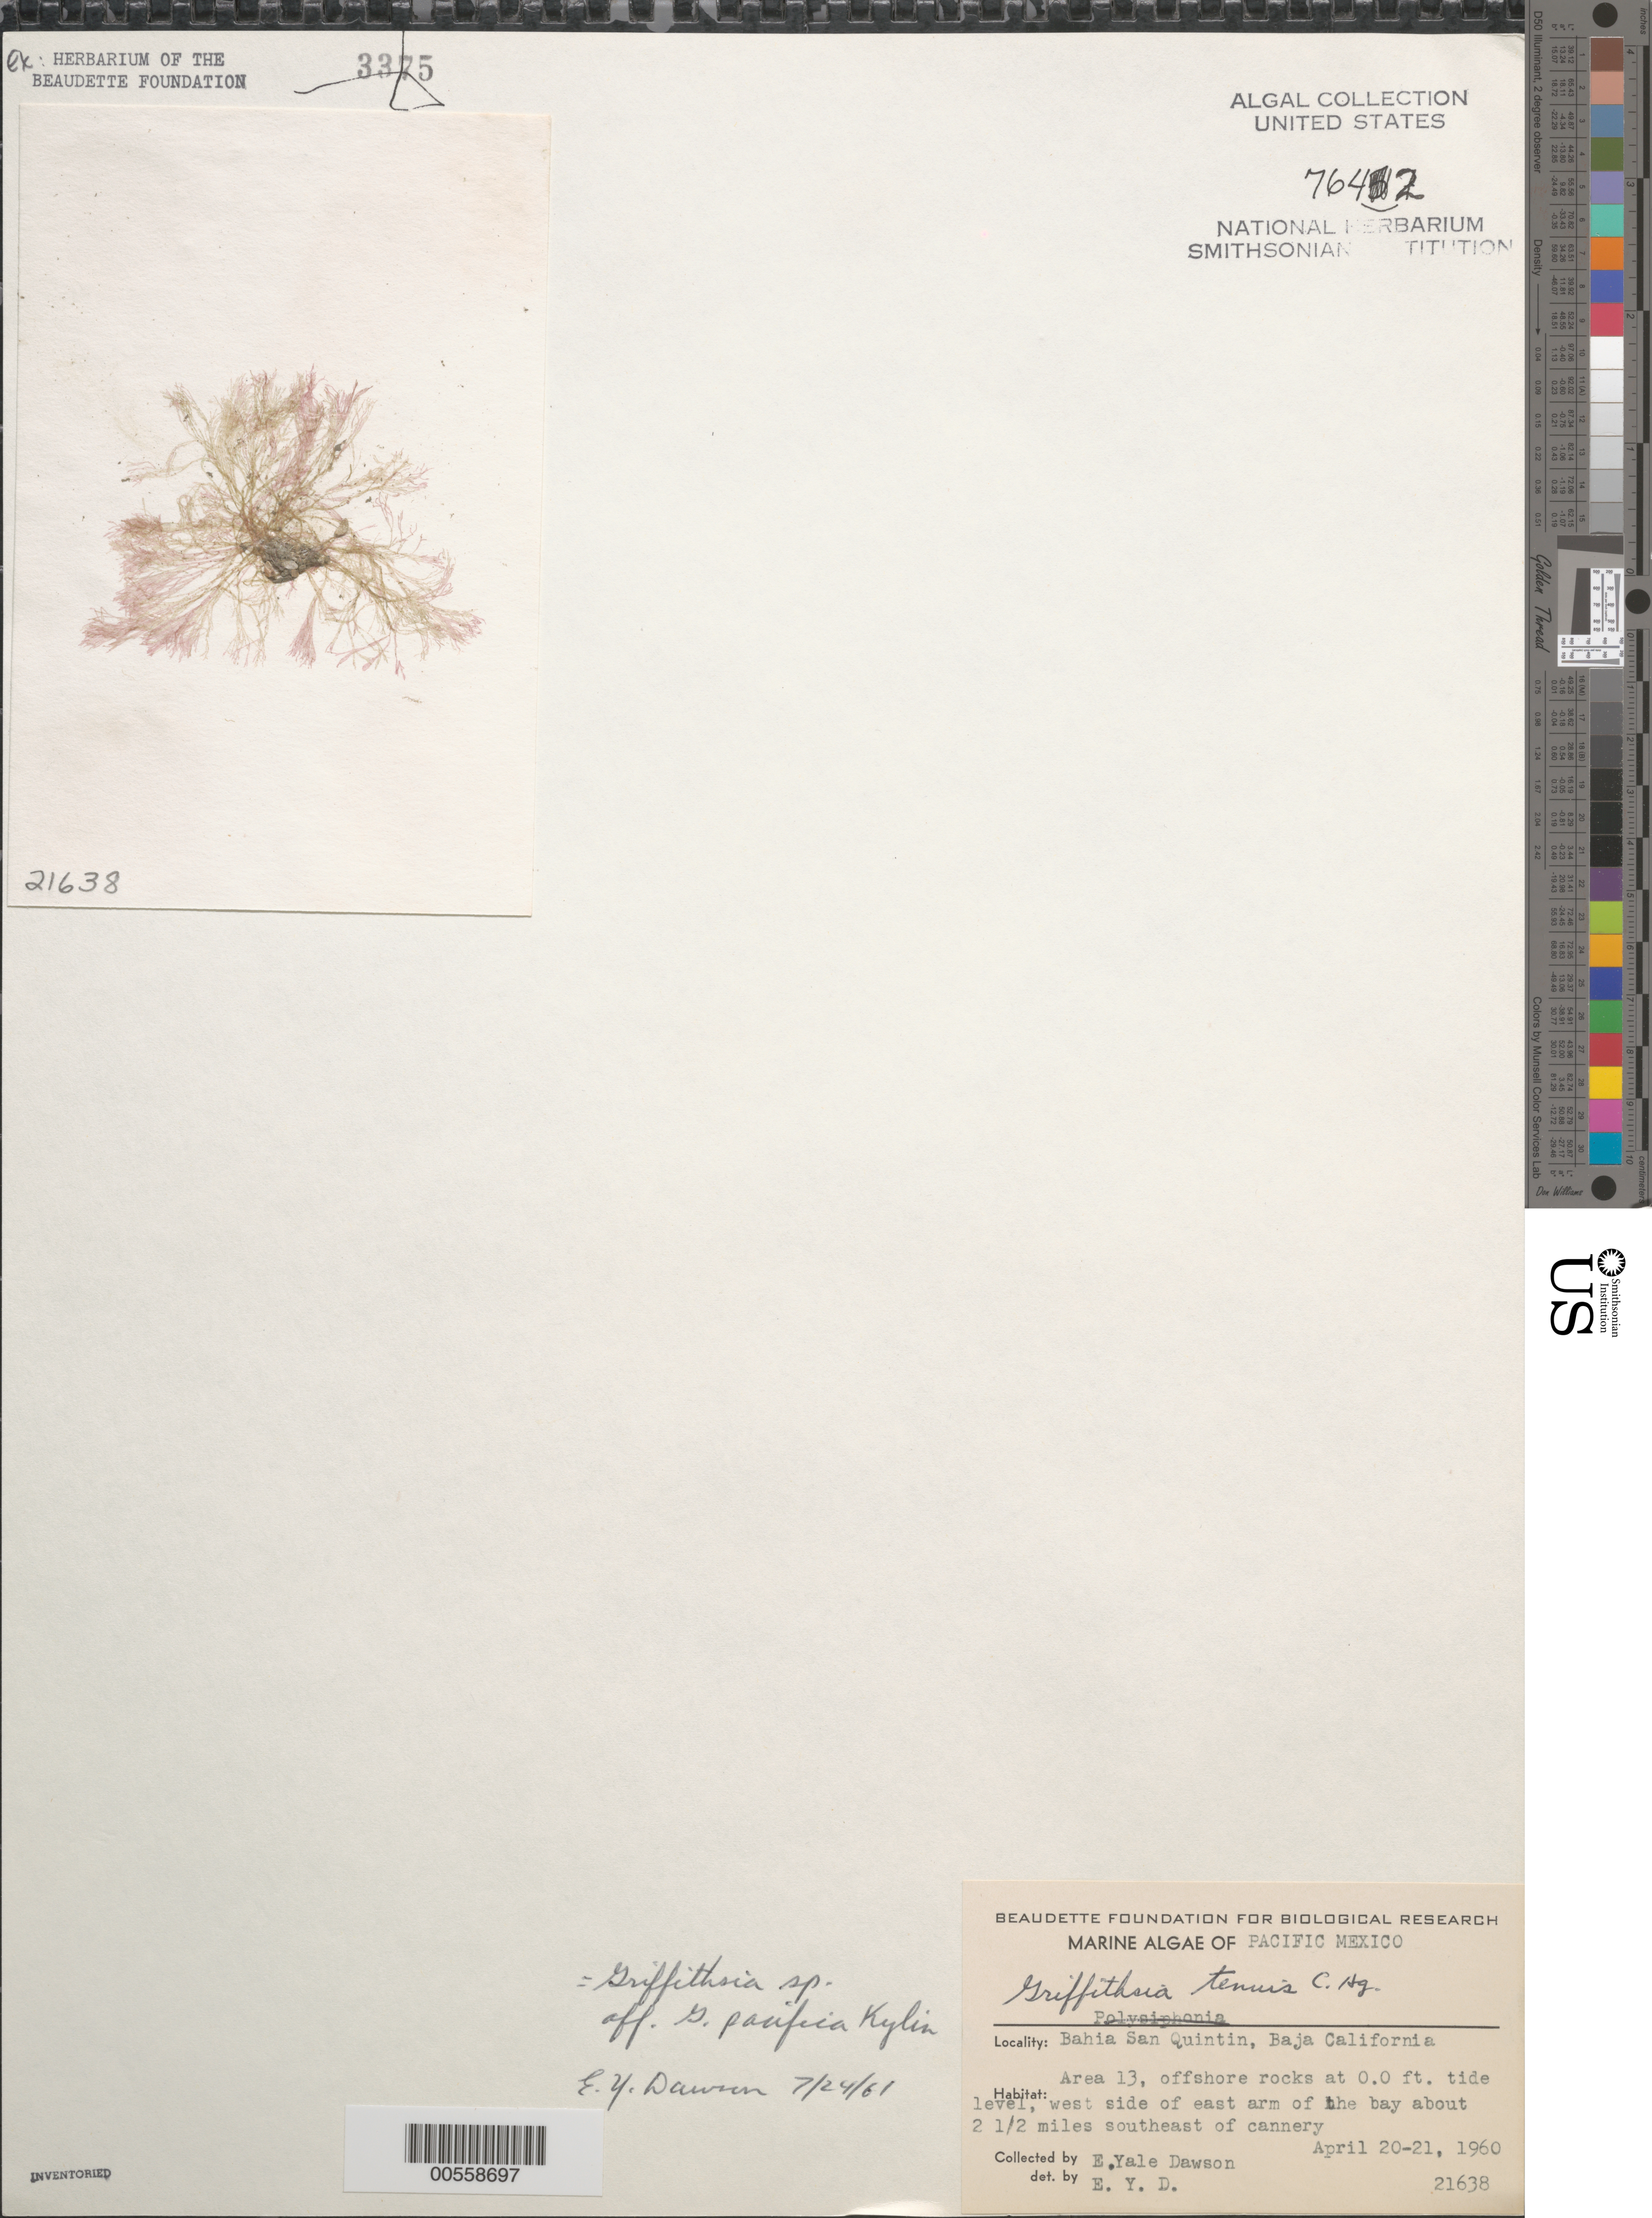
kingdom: Plantae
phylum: Rhodophyta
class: Florideophyceae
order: Ceramiales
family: Wrangeliaceae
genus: Griffithsia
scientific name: Griffithsia pacifica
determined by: Dawson, E. Y.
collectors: E. Y. Dawson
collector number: EYD 21638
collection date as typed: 20 Aug 1960 TO 21 Apr 1960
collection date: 1960-04-21/1960-08-20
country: Mexico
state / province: Baja California Norte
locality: Bahia San Quintin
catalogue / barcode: US 7642